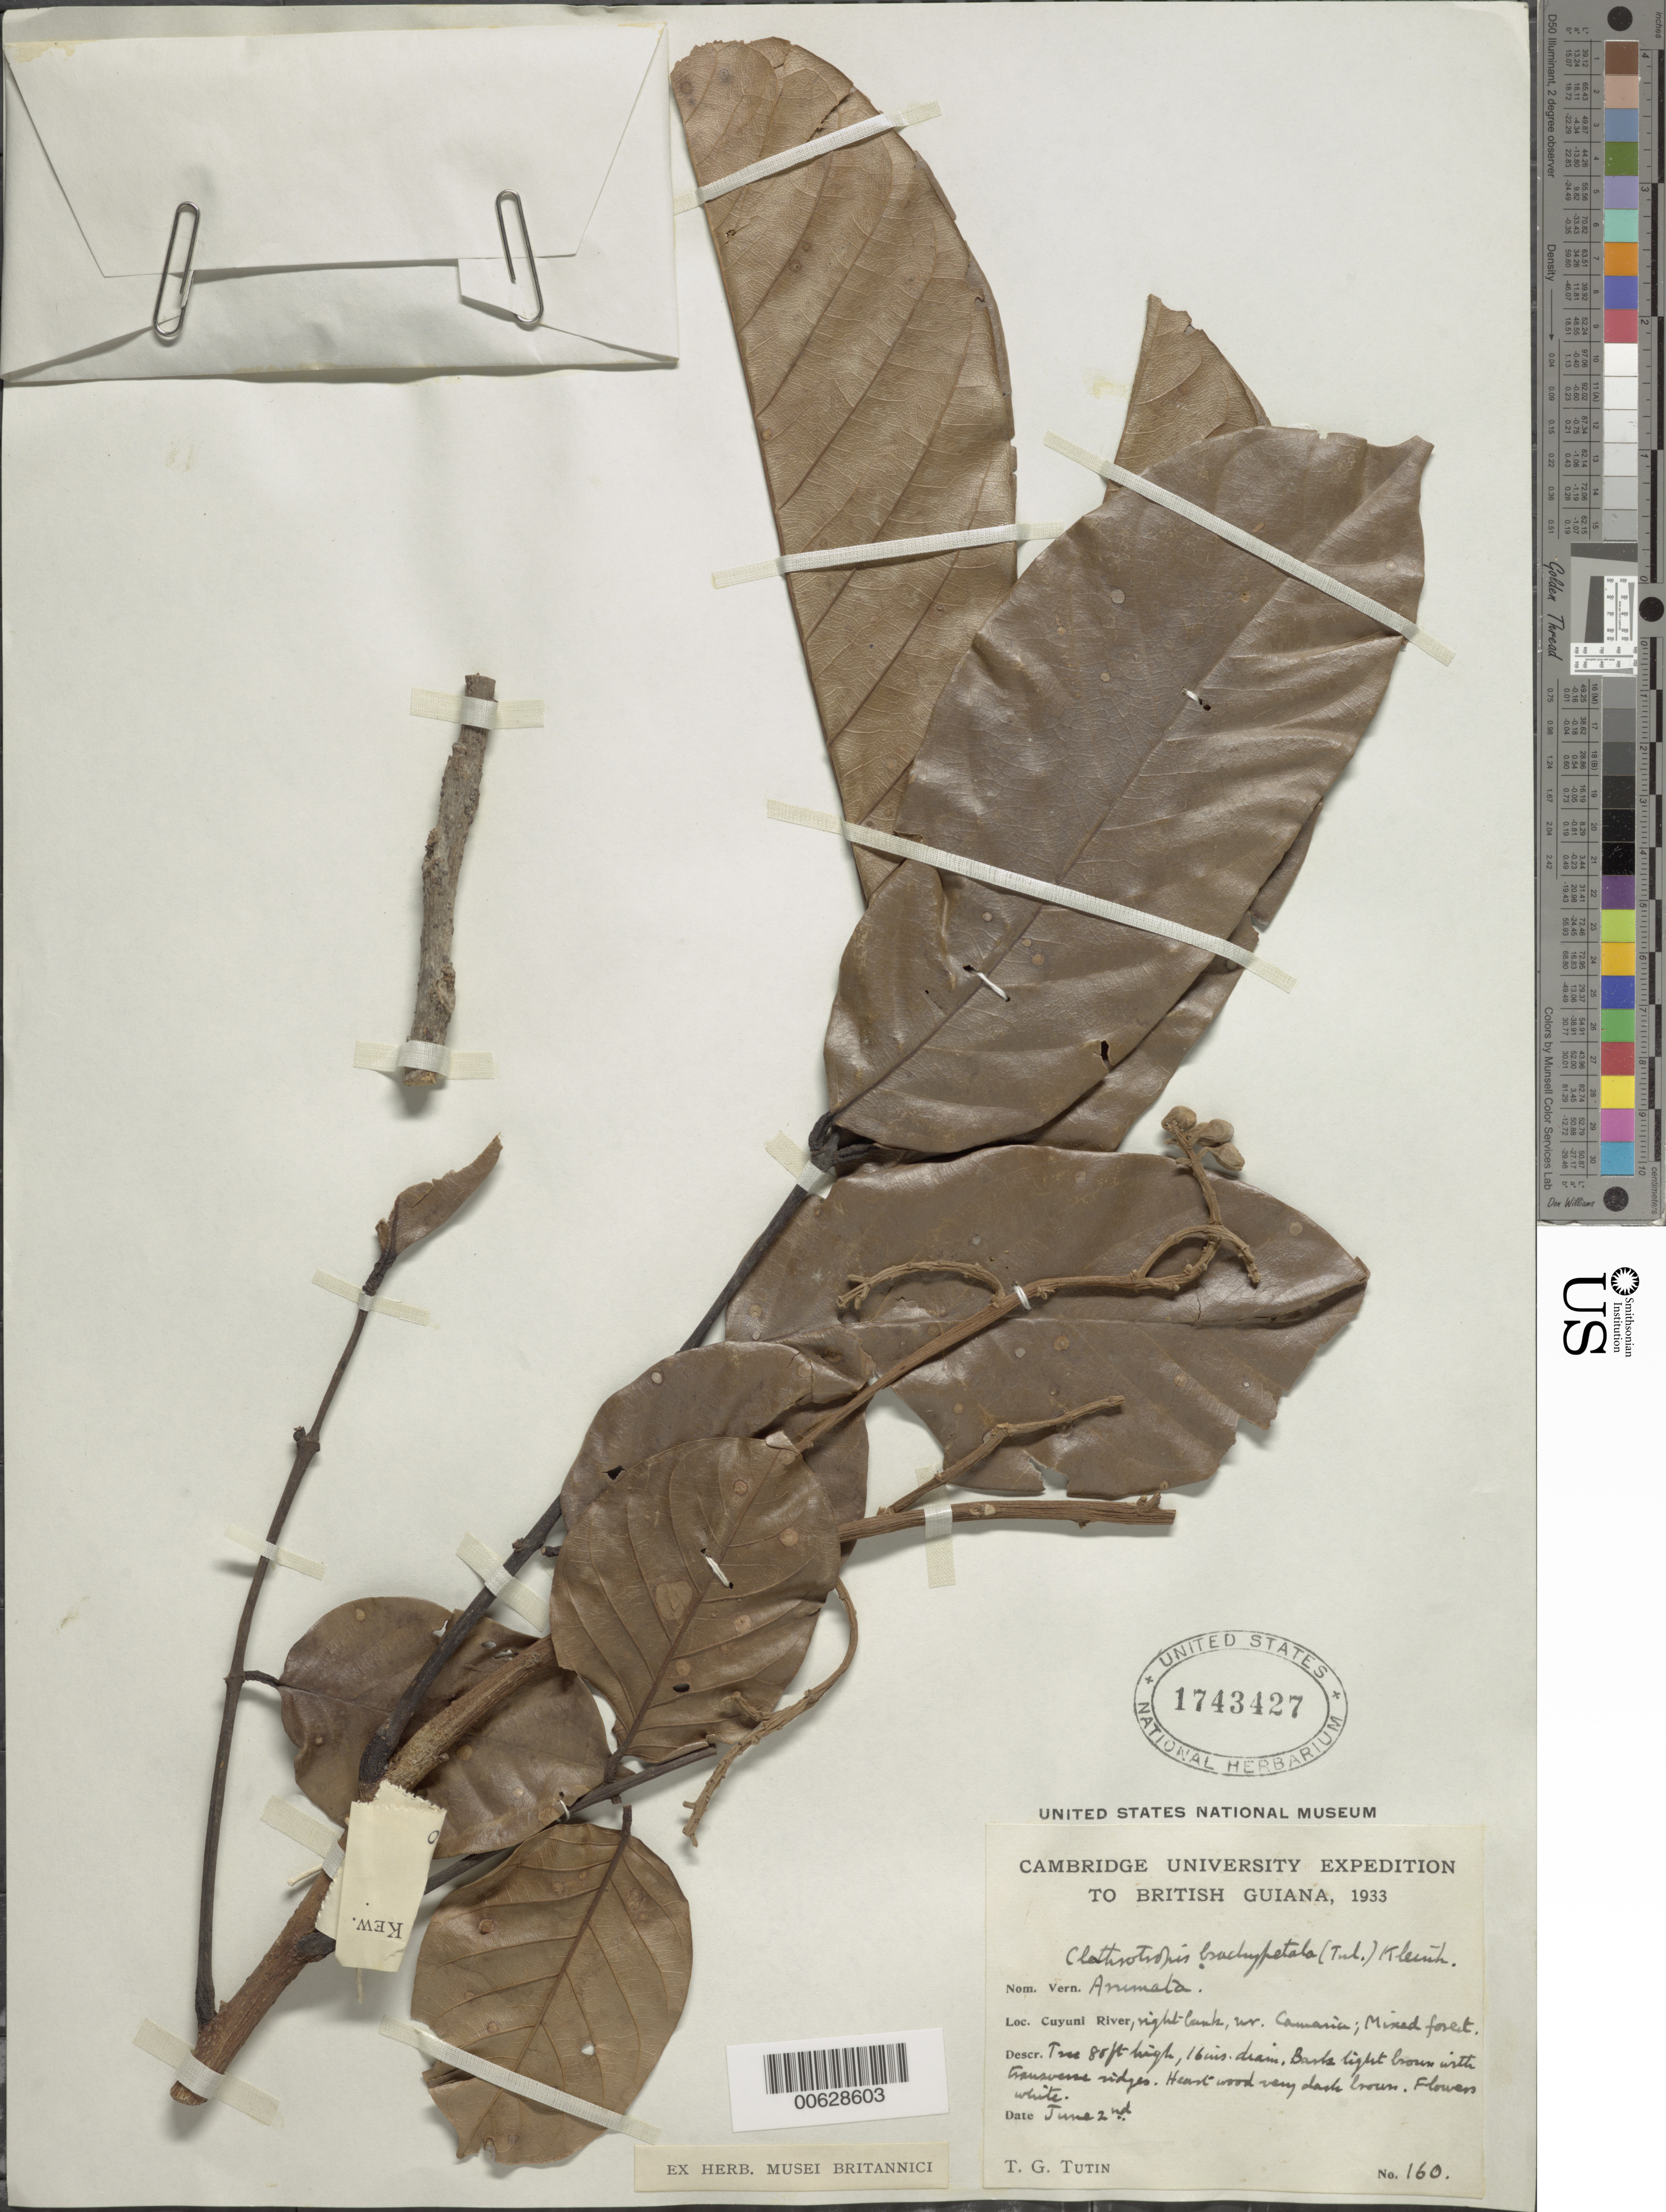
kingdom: Plantae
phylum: Tracheophyta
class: Magnoliopsida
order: Fabales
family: Fabaceae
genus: Clathrotropis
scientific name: Clathrotropis brachypetala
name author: (Tul.) Kleinh.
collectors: T. G. Tutin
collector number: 160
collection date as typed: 2-Jun-33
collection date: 1933-06-02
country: Guyana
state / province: Cuyuni-Mazaruni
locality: Cuyuni R., near Camaria, right bank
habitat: Mixed forest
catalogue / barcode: US 1743427